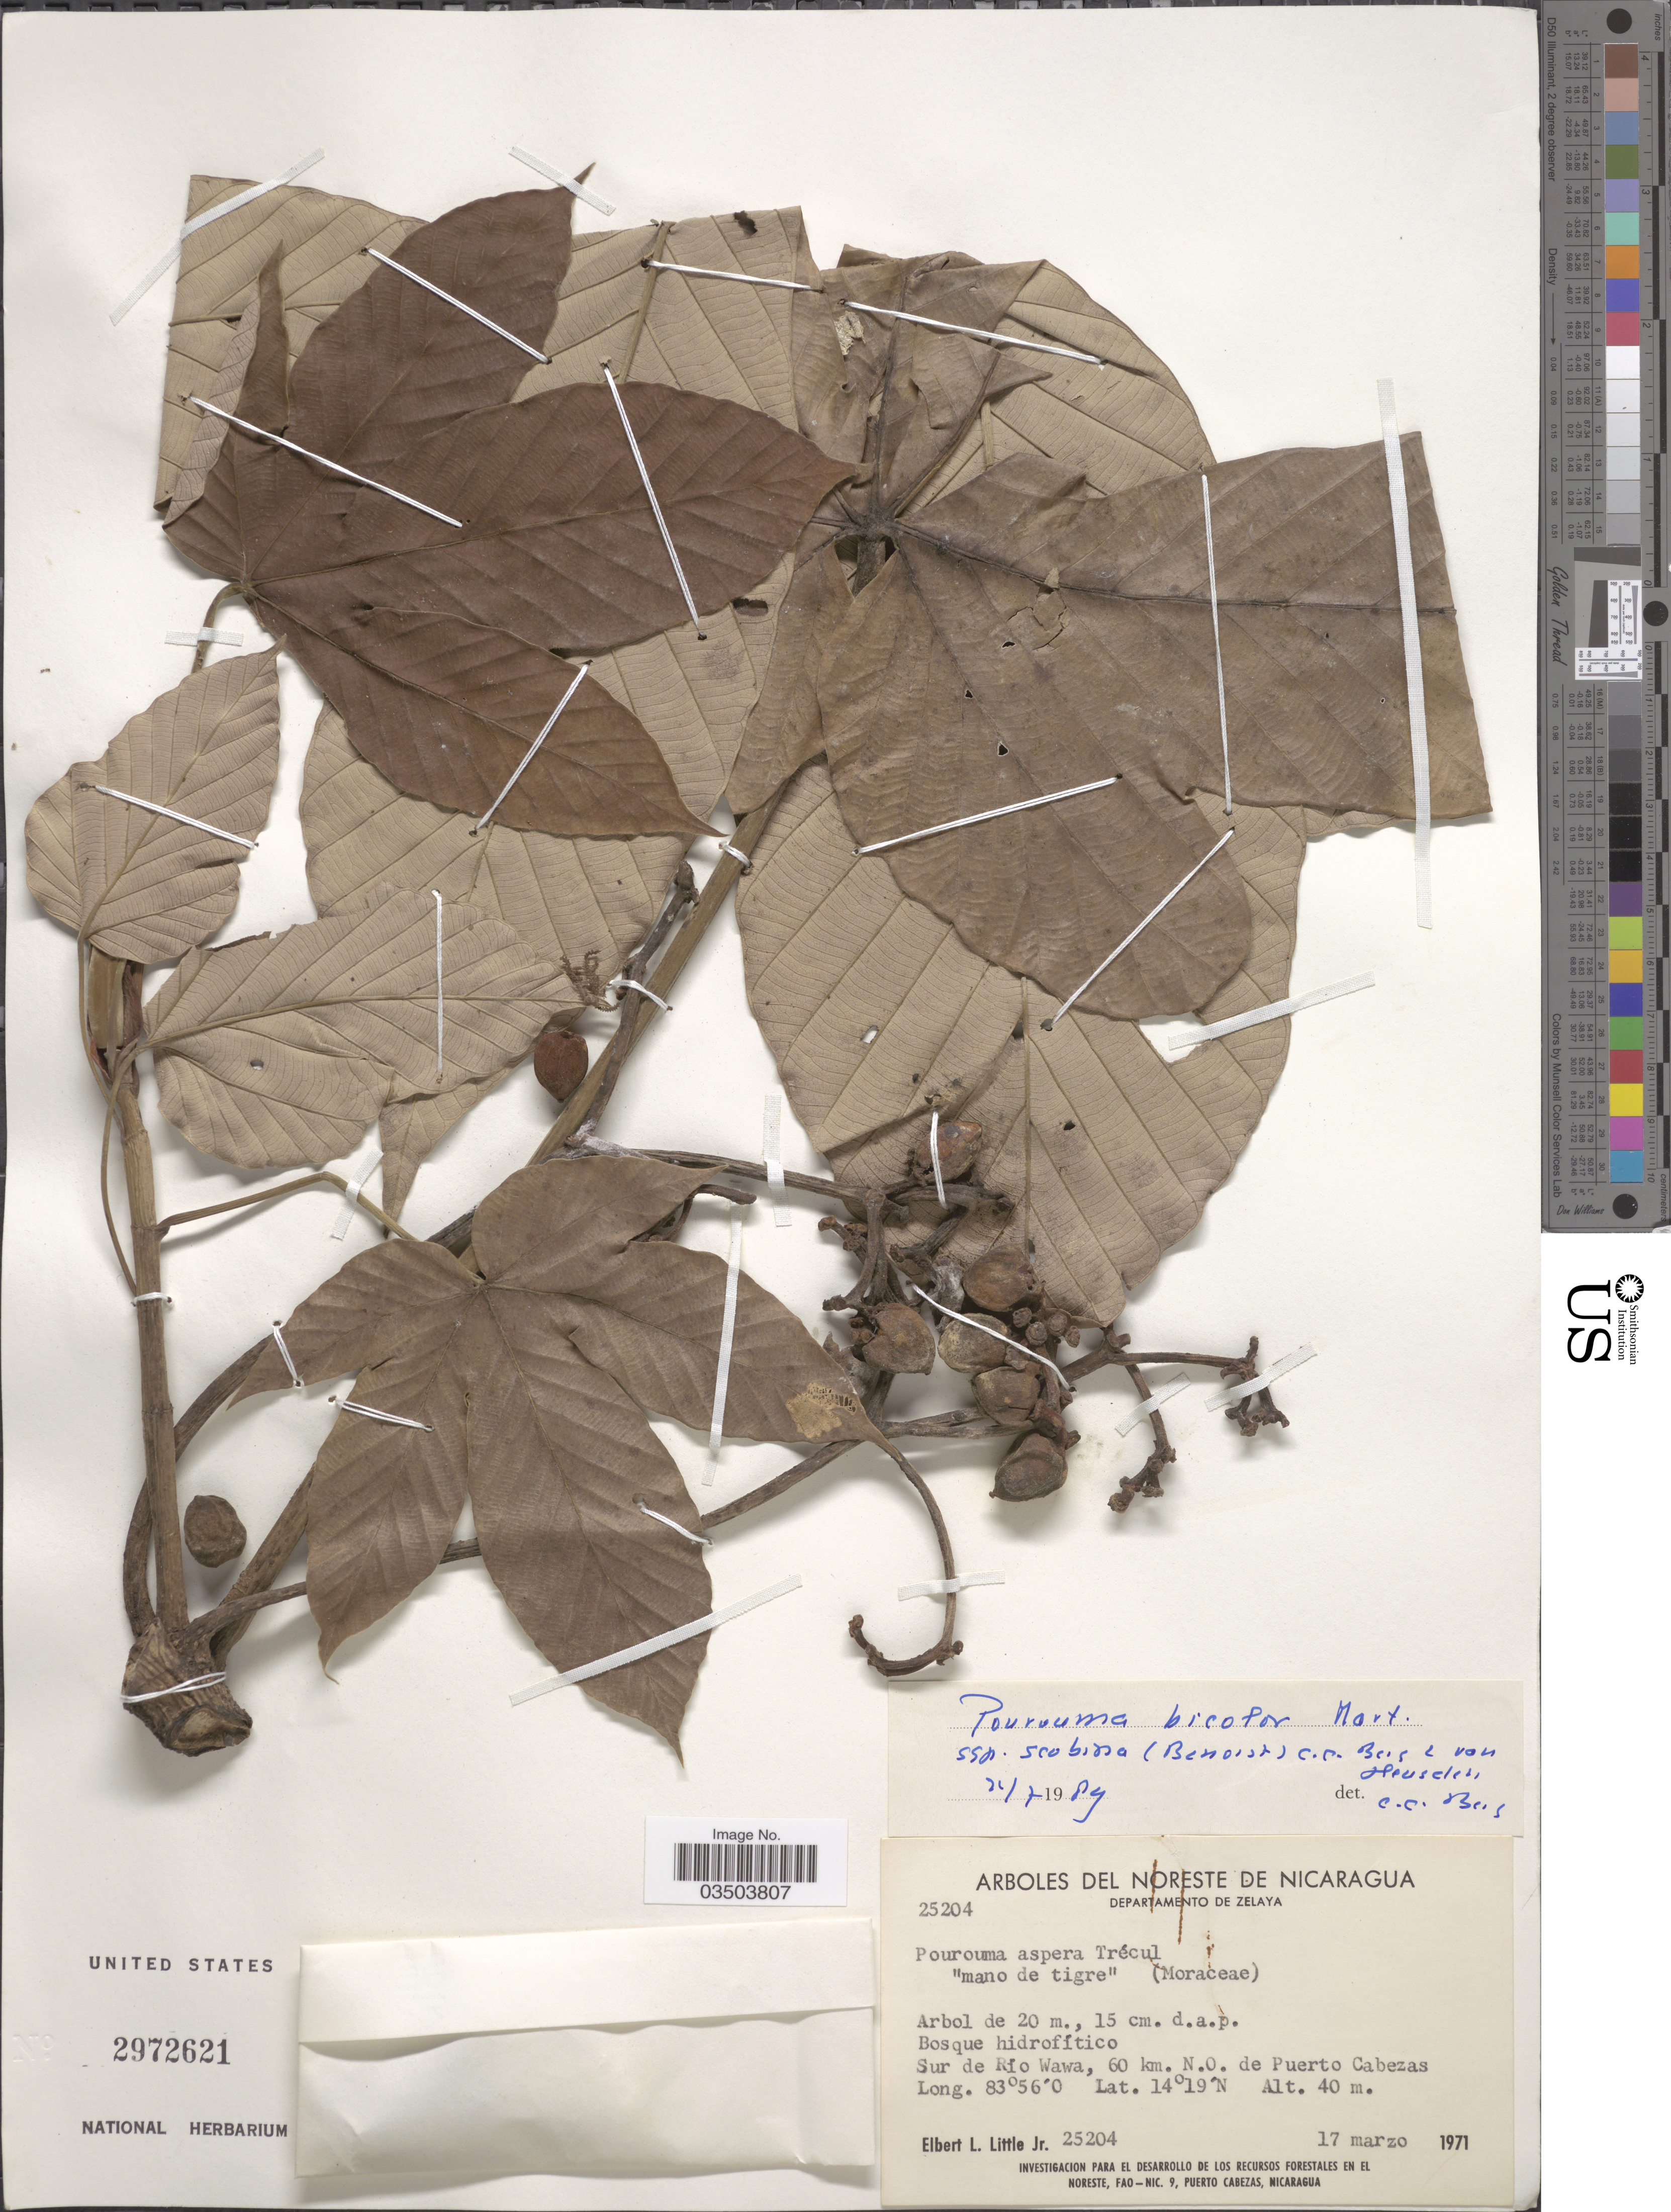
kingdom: Plantae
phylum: Tracheophyta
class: Magnoliopsida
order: Rosales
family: Urticaceae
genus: Pourouma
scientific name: Pourouma bicolor subsp. scobina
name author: (Benoist) C.C. Berg & Heusden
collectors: E. L. Little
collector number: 25204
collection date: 1971-03-17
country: Nicaragua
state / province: Atlántico Norte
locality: Noreste de Nicaragua. Departamento de Zelaya. Sur de Rio Wawa, 60 km. N.O. de Puerto Cabezas.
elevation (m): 40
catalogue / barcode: US 2972621